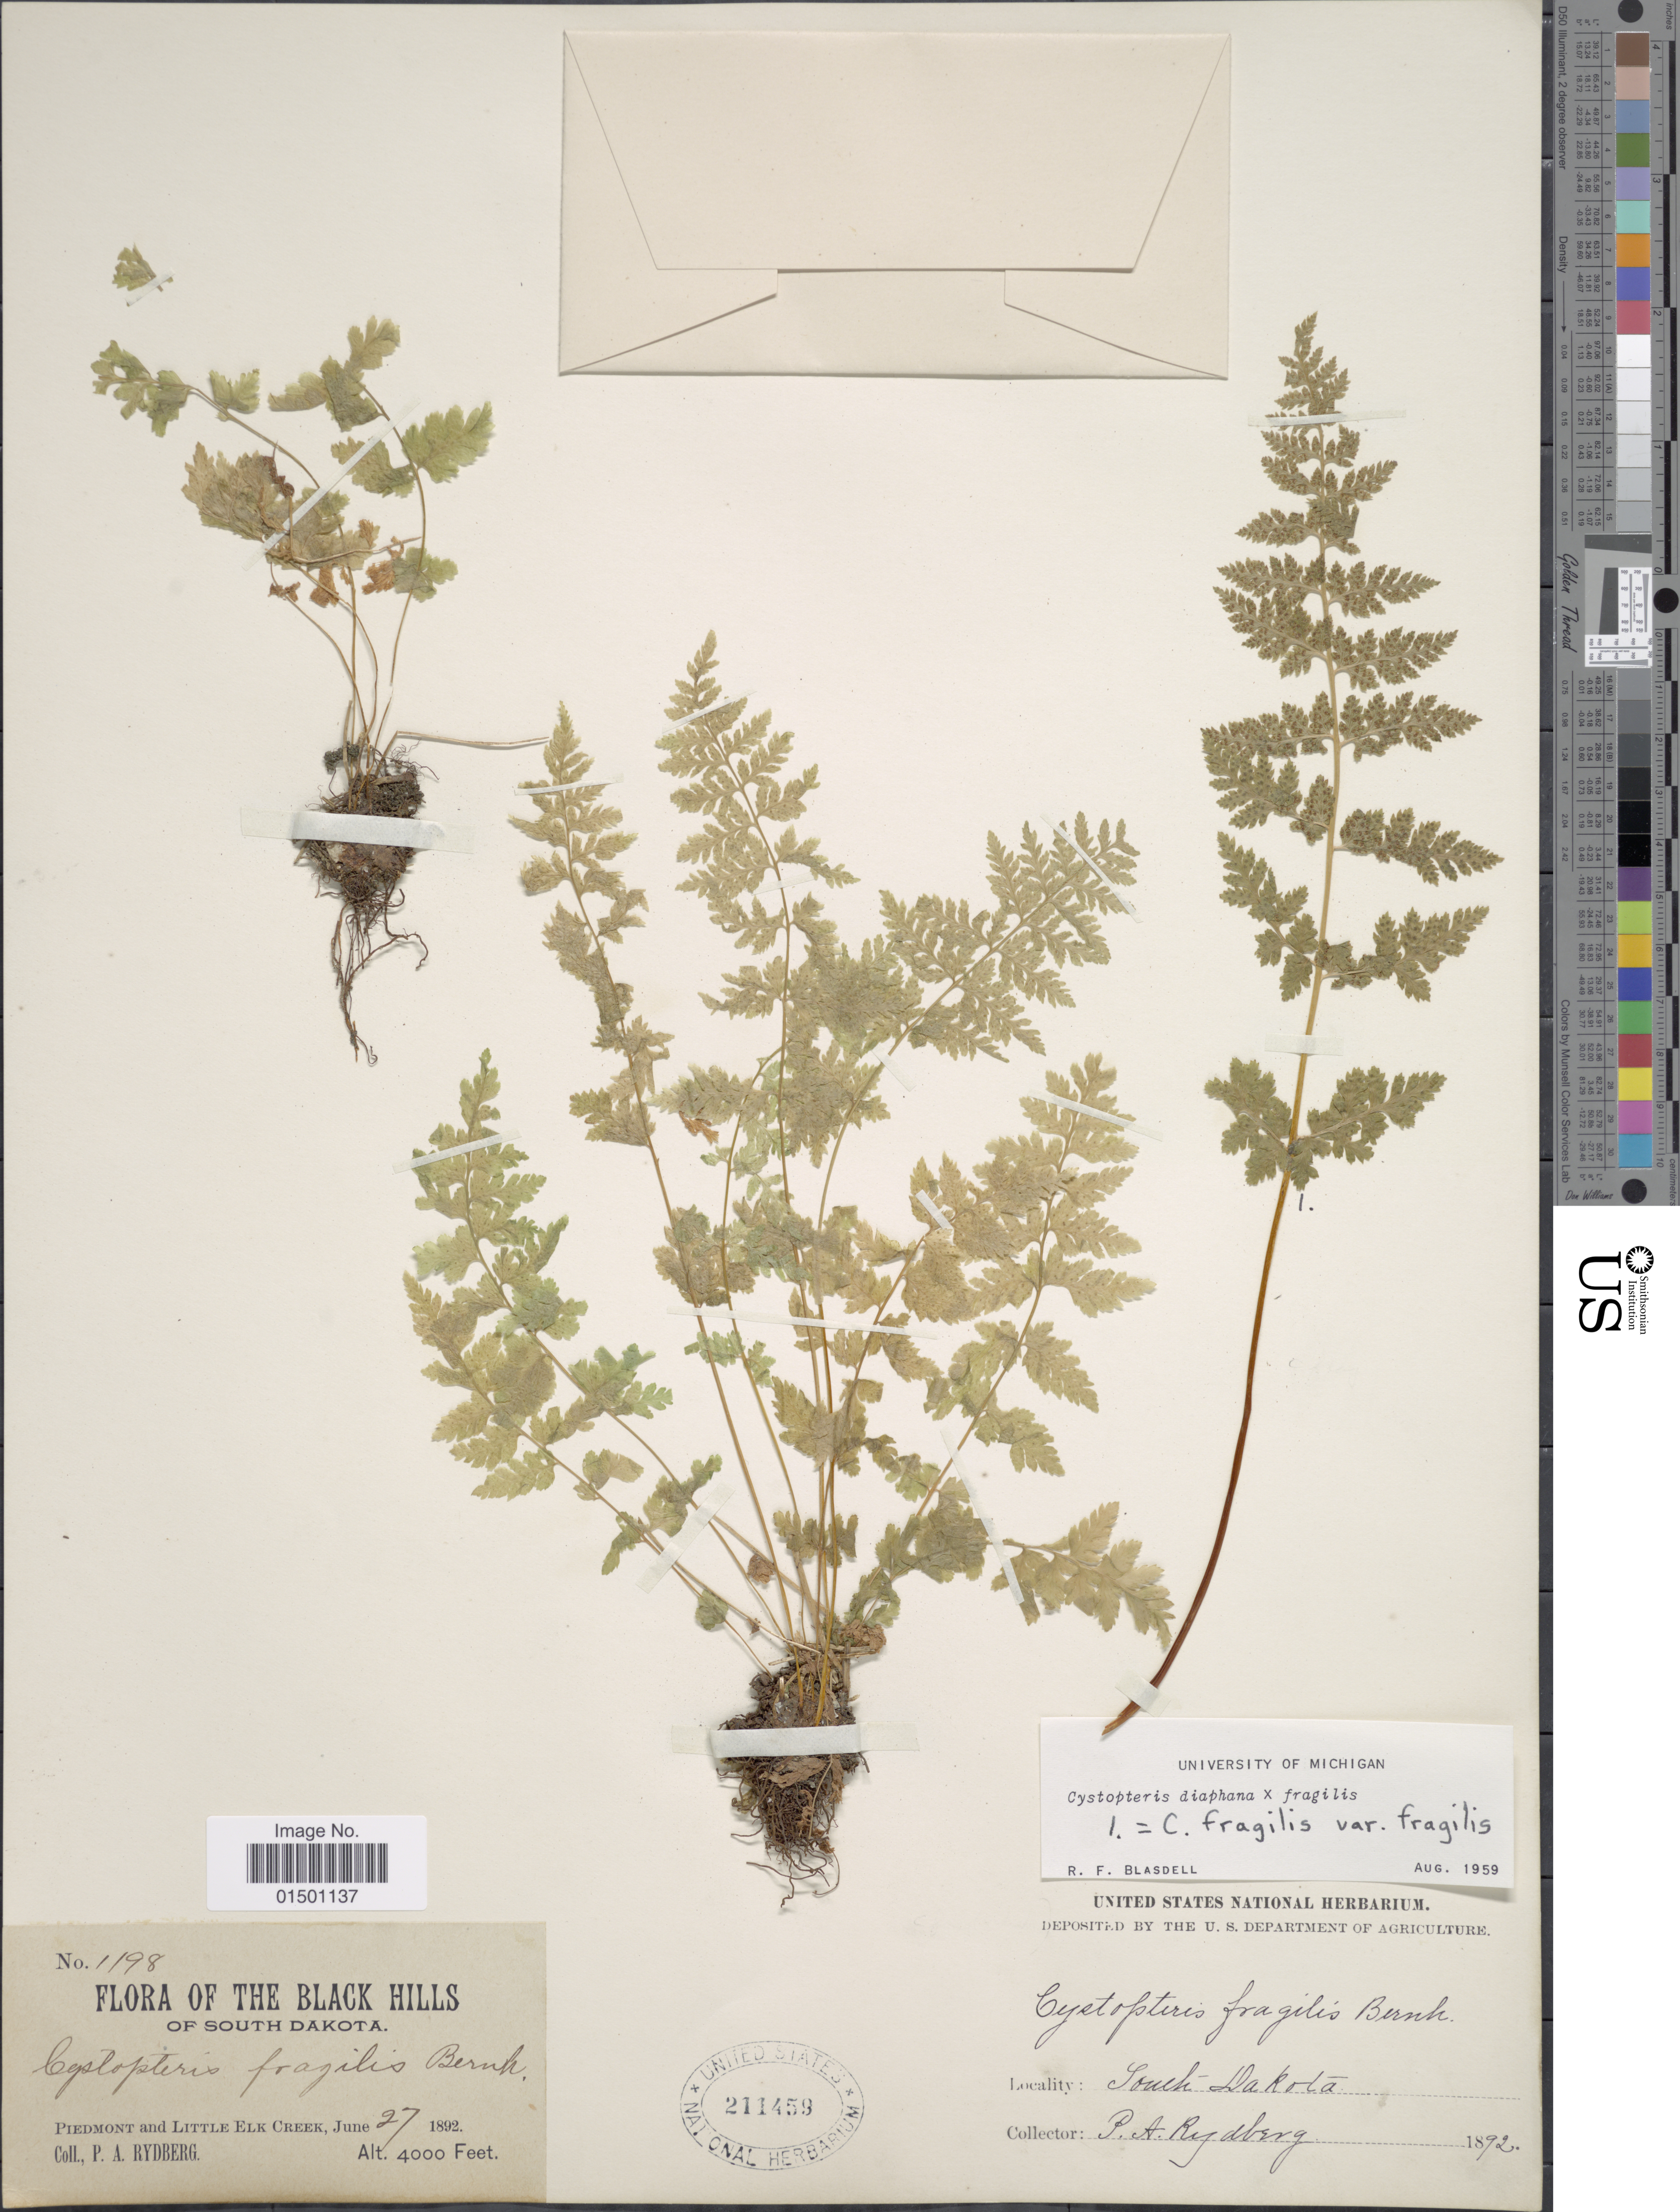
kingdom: Plantae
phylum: Tracheophyta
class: Polypodiopsida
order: Polypodiales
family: Cystopteridaceae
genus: Cystopteris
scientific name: Cystopteris diaphana x C. fragilis (L.) Bernh.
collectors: P. A. Rydberg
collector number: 1198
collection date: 1892-06-27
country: United States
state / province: South Dakota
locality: Black Hills, Piedmont and Little Elk Creek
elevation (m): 1219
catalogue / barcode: US 211459